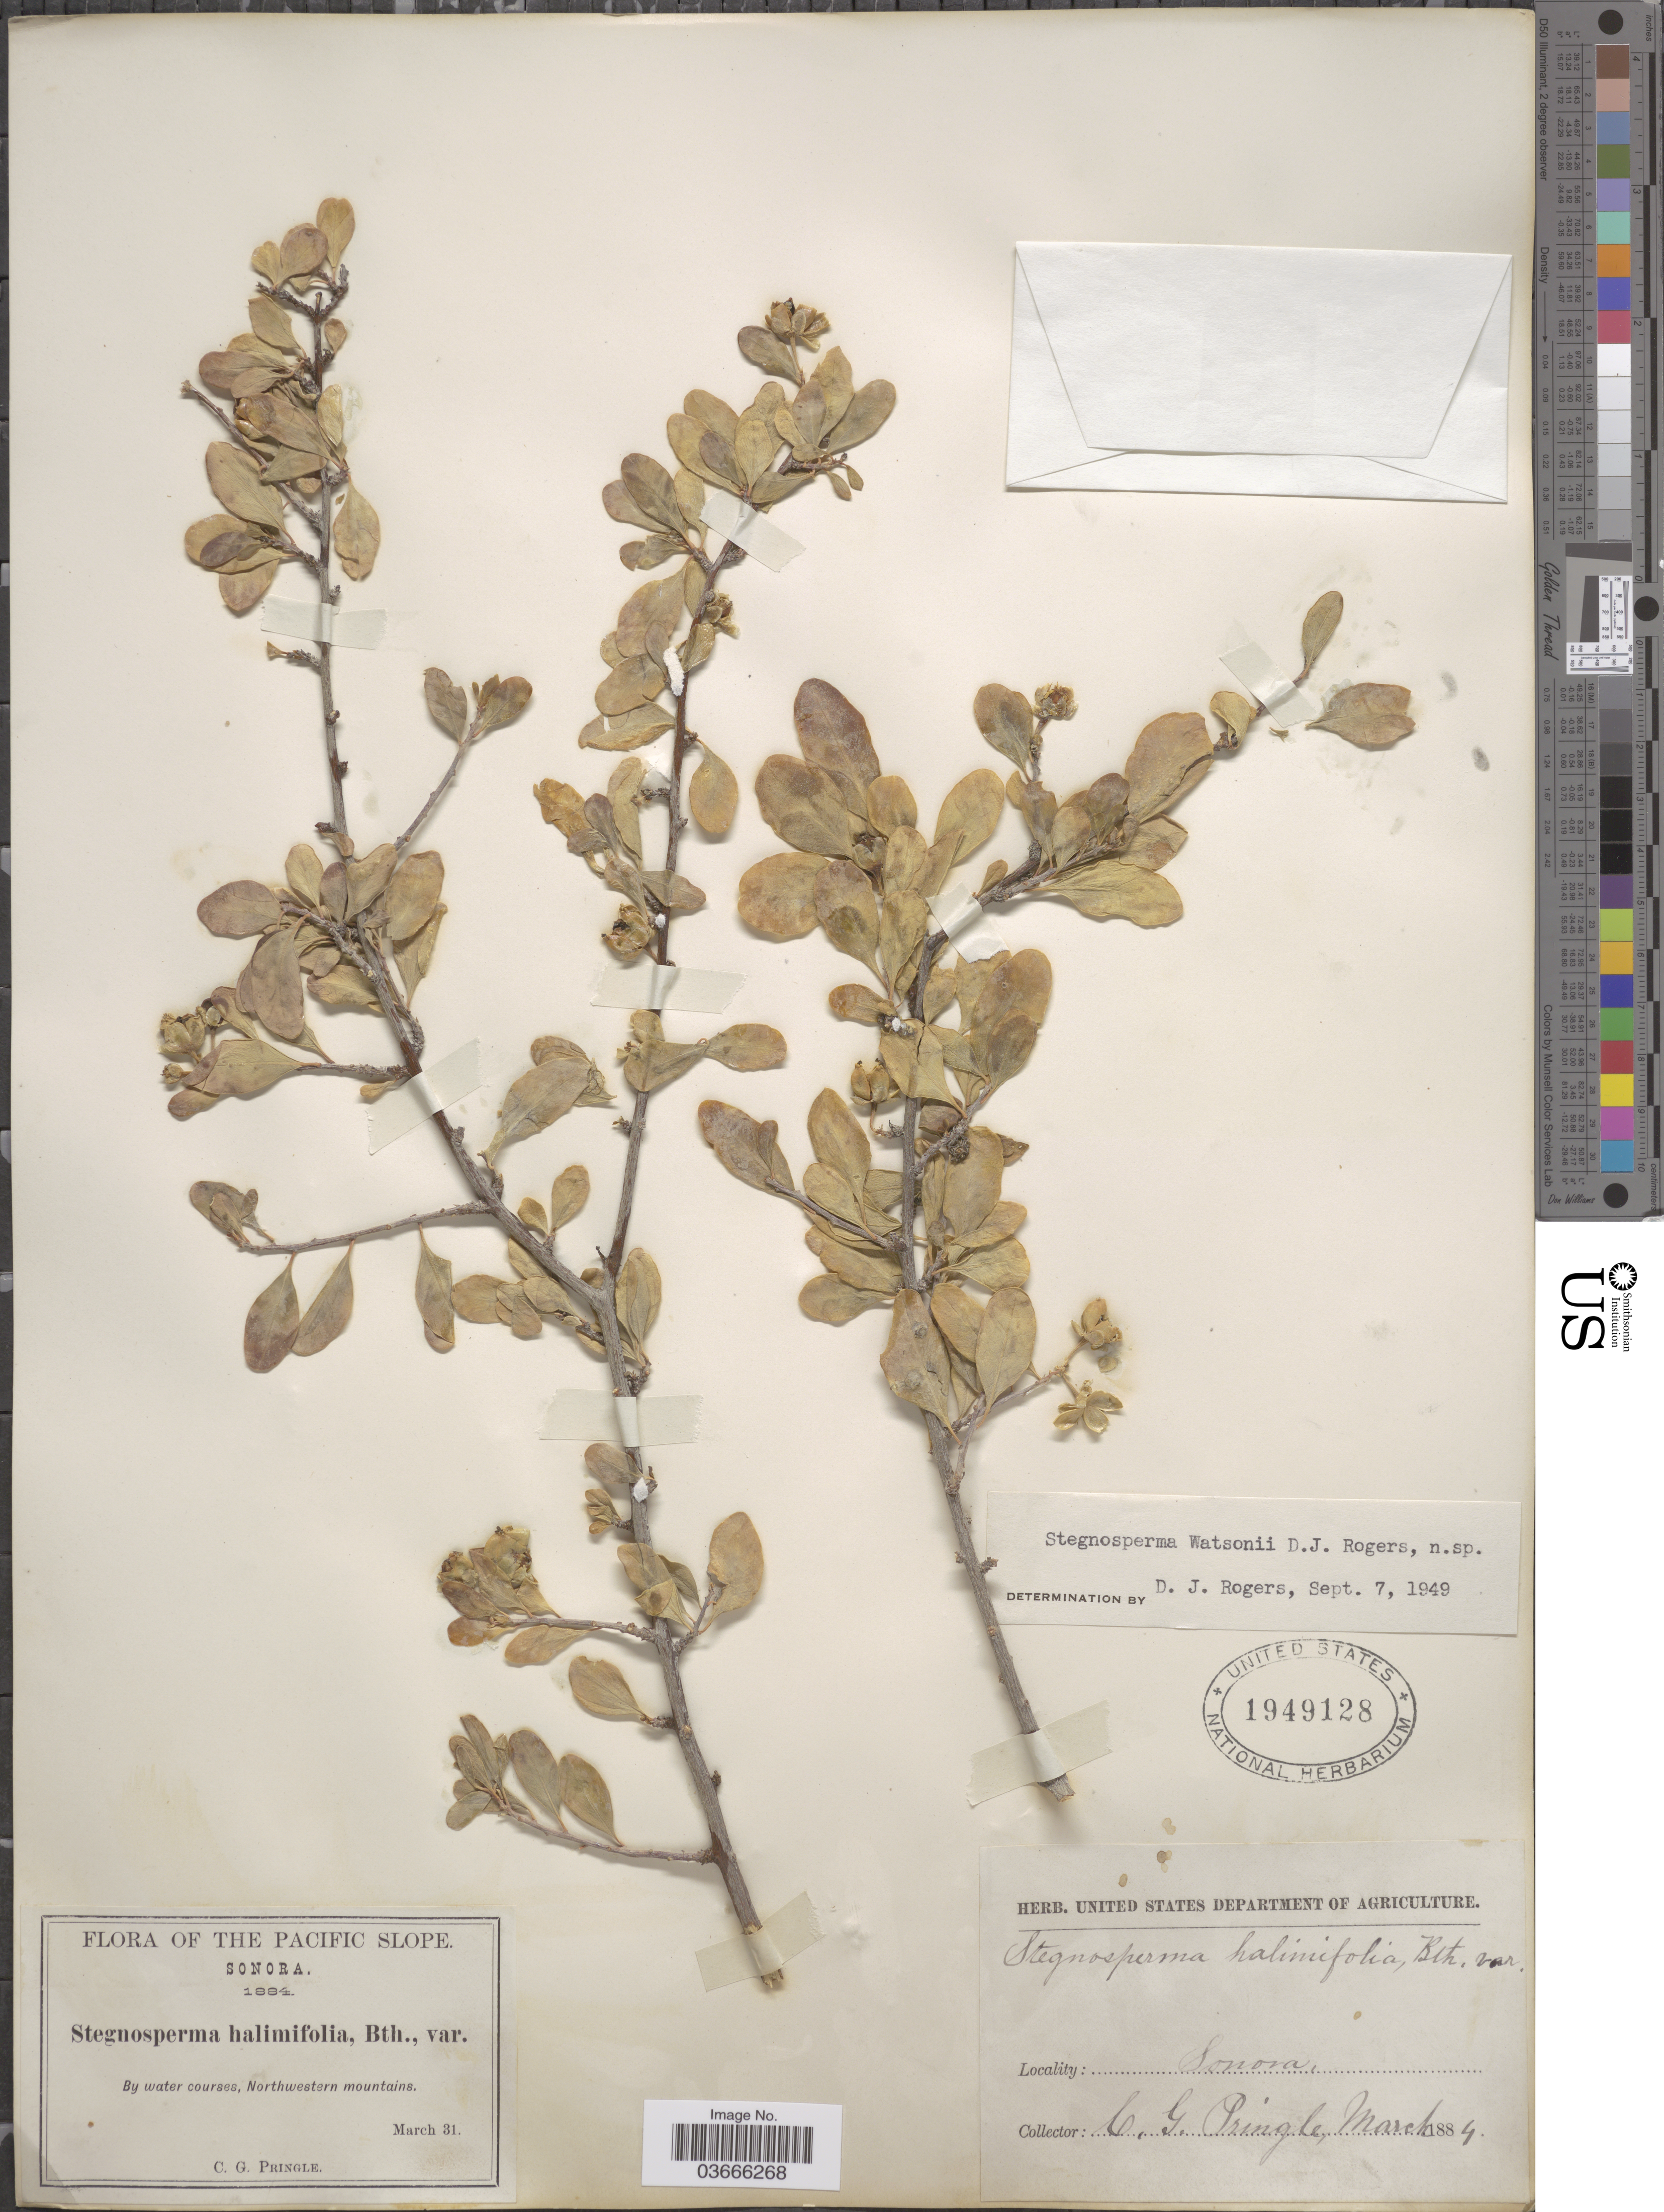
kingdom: Plantae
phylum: Tracheophyta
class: Magnoliopsida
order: Caryophyllales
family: Stegnospermataceae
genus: Stegnosperma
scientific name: Stegnosperma watsonii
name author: D.J. Rogers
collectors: C. G. Pringle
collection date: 1884-03-31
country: Mexico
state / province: Sonora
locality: The Pacific Slope. Northwestern mountains.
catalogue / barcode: US 1949128